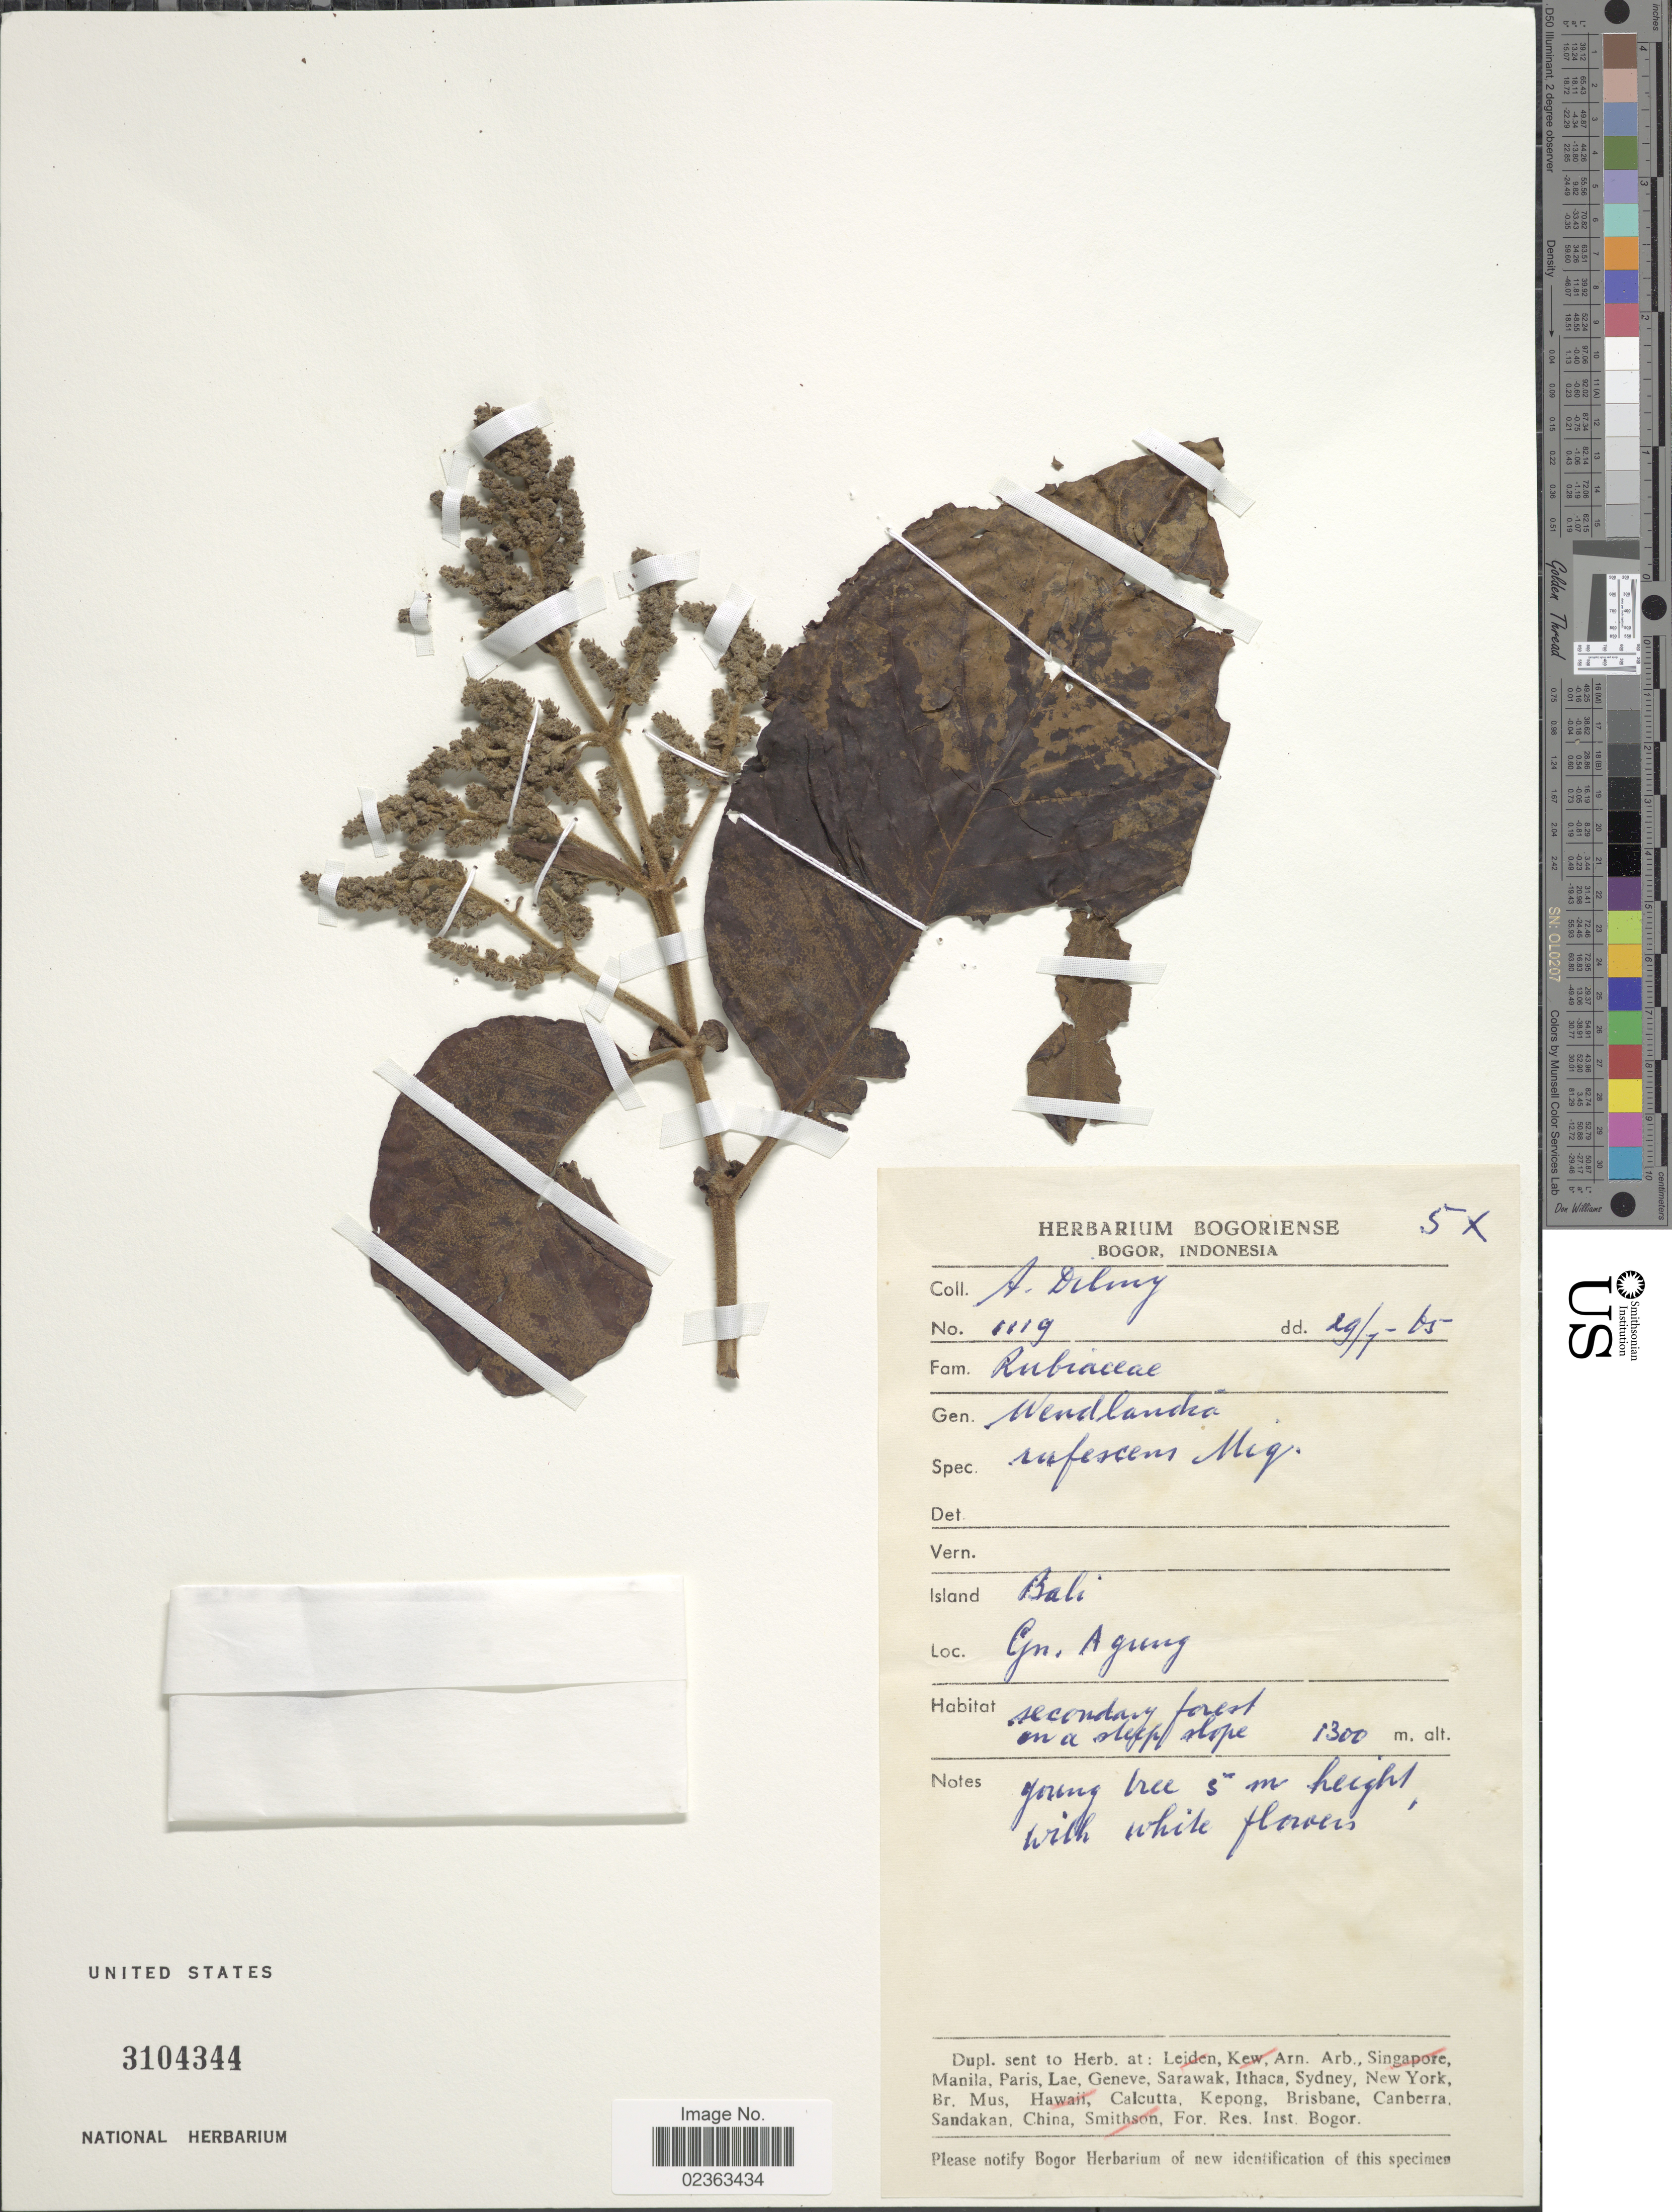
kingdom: Plantae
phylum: Tracheophyta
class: Magnoliopsida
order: Gentianales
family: Rubiaceae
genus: Wendlandia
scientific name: Wendlandia rufescens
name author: Miq.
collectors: A. Dilmy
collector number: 1119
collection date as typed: Transcribed d/m/y: 29/7/65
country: Indonesia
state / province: Nusa Tenggara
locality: Island Bali, Gn. Agung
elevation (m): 1300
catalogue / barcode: US 3104344